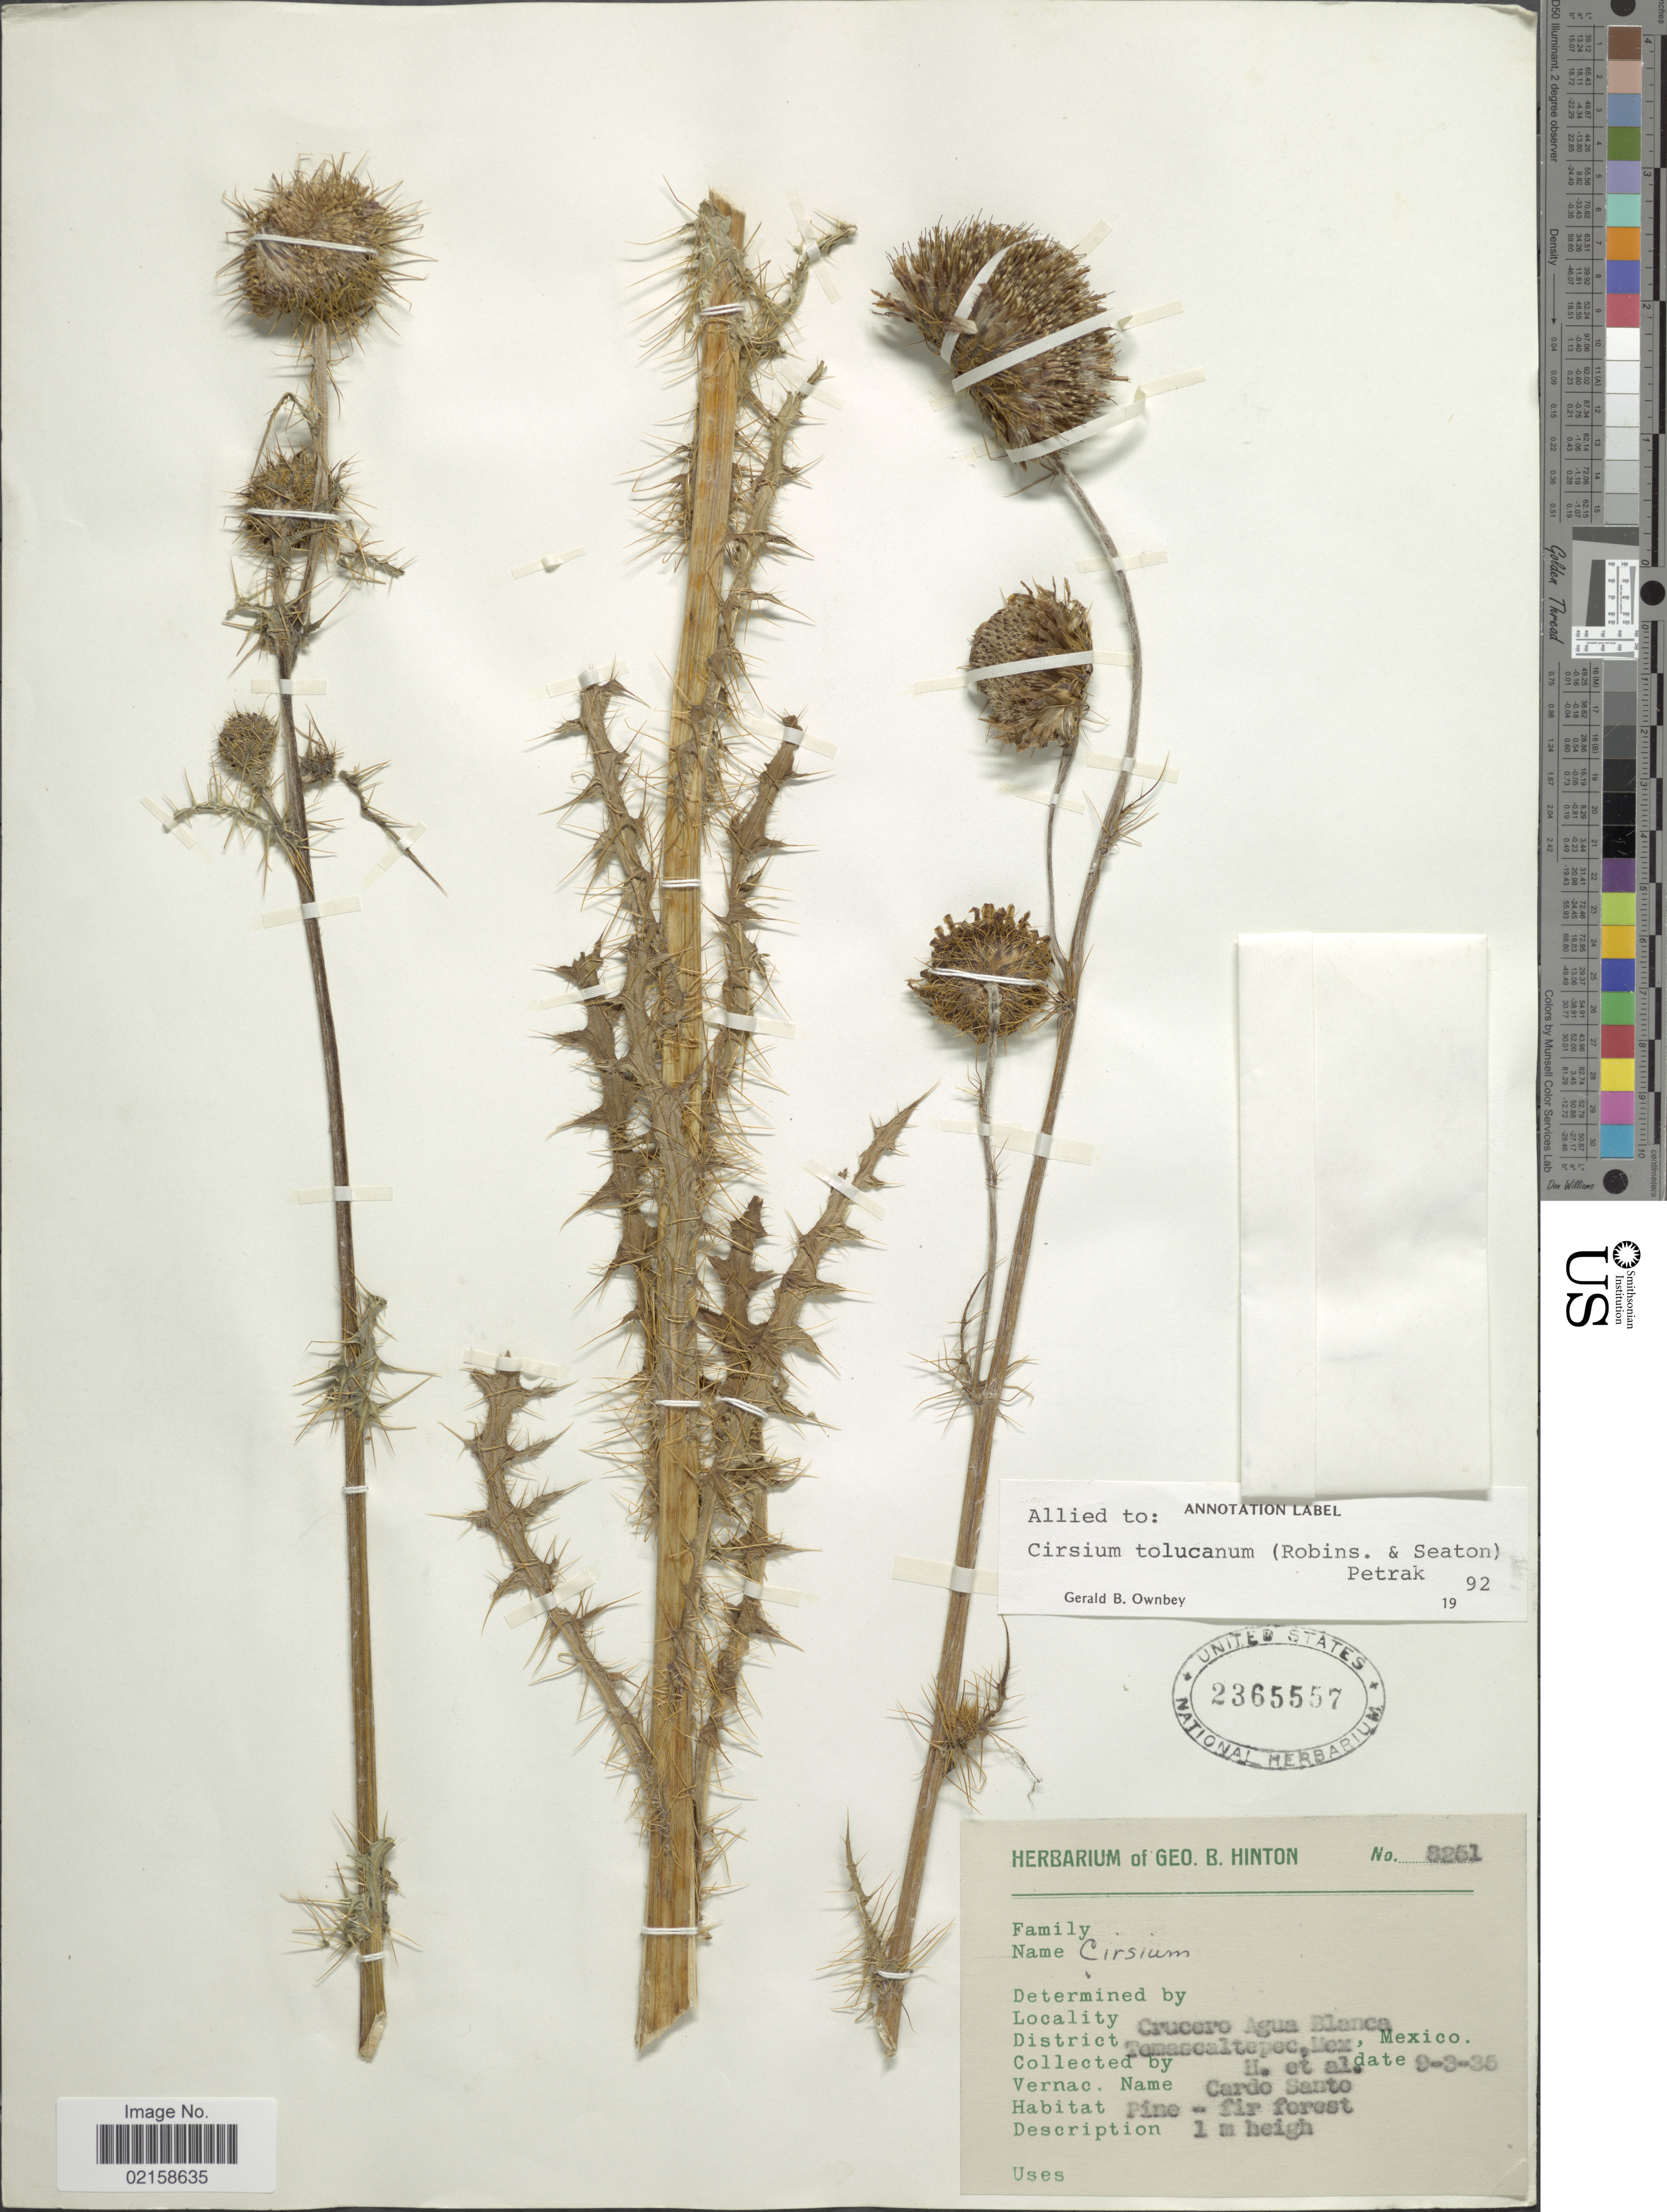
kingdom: Plantae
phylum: Tracheophyta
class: Magnoliopsida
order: Asterales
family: Asteraceae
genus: Cirsium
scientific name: Cirsium tolucanum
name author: (B.L. Rob. & Seaton) Petr.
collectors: G. B. Hinton & et al.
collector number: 3251*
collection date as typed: Transcribed d/m/y: 3/9/35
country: Mexico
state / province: México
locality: Crucero Agua Blanca, District Temascaltepec.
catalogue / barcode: US 2365557